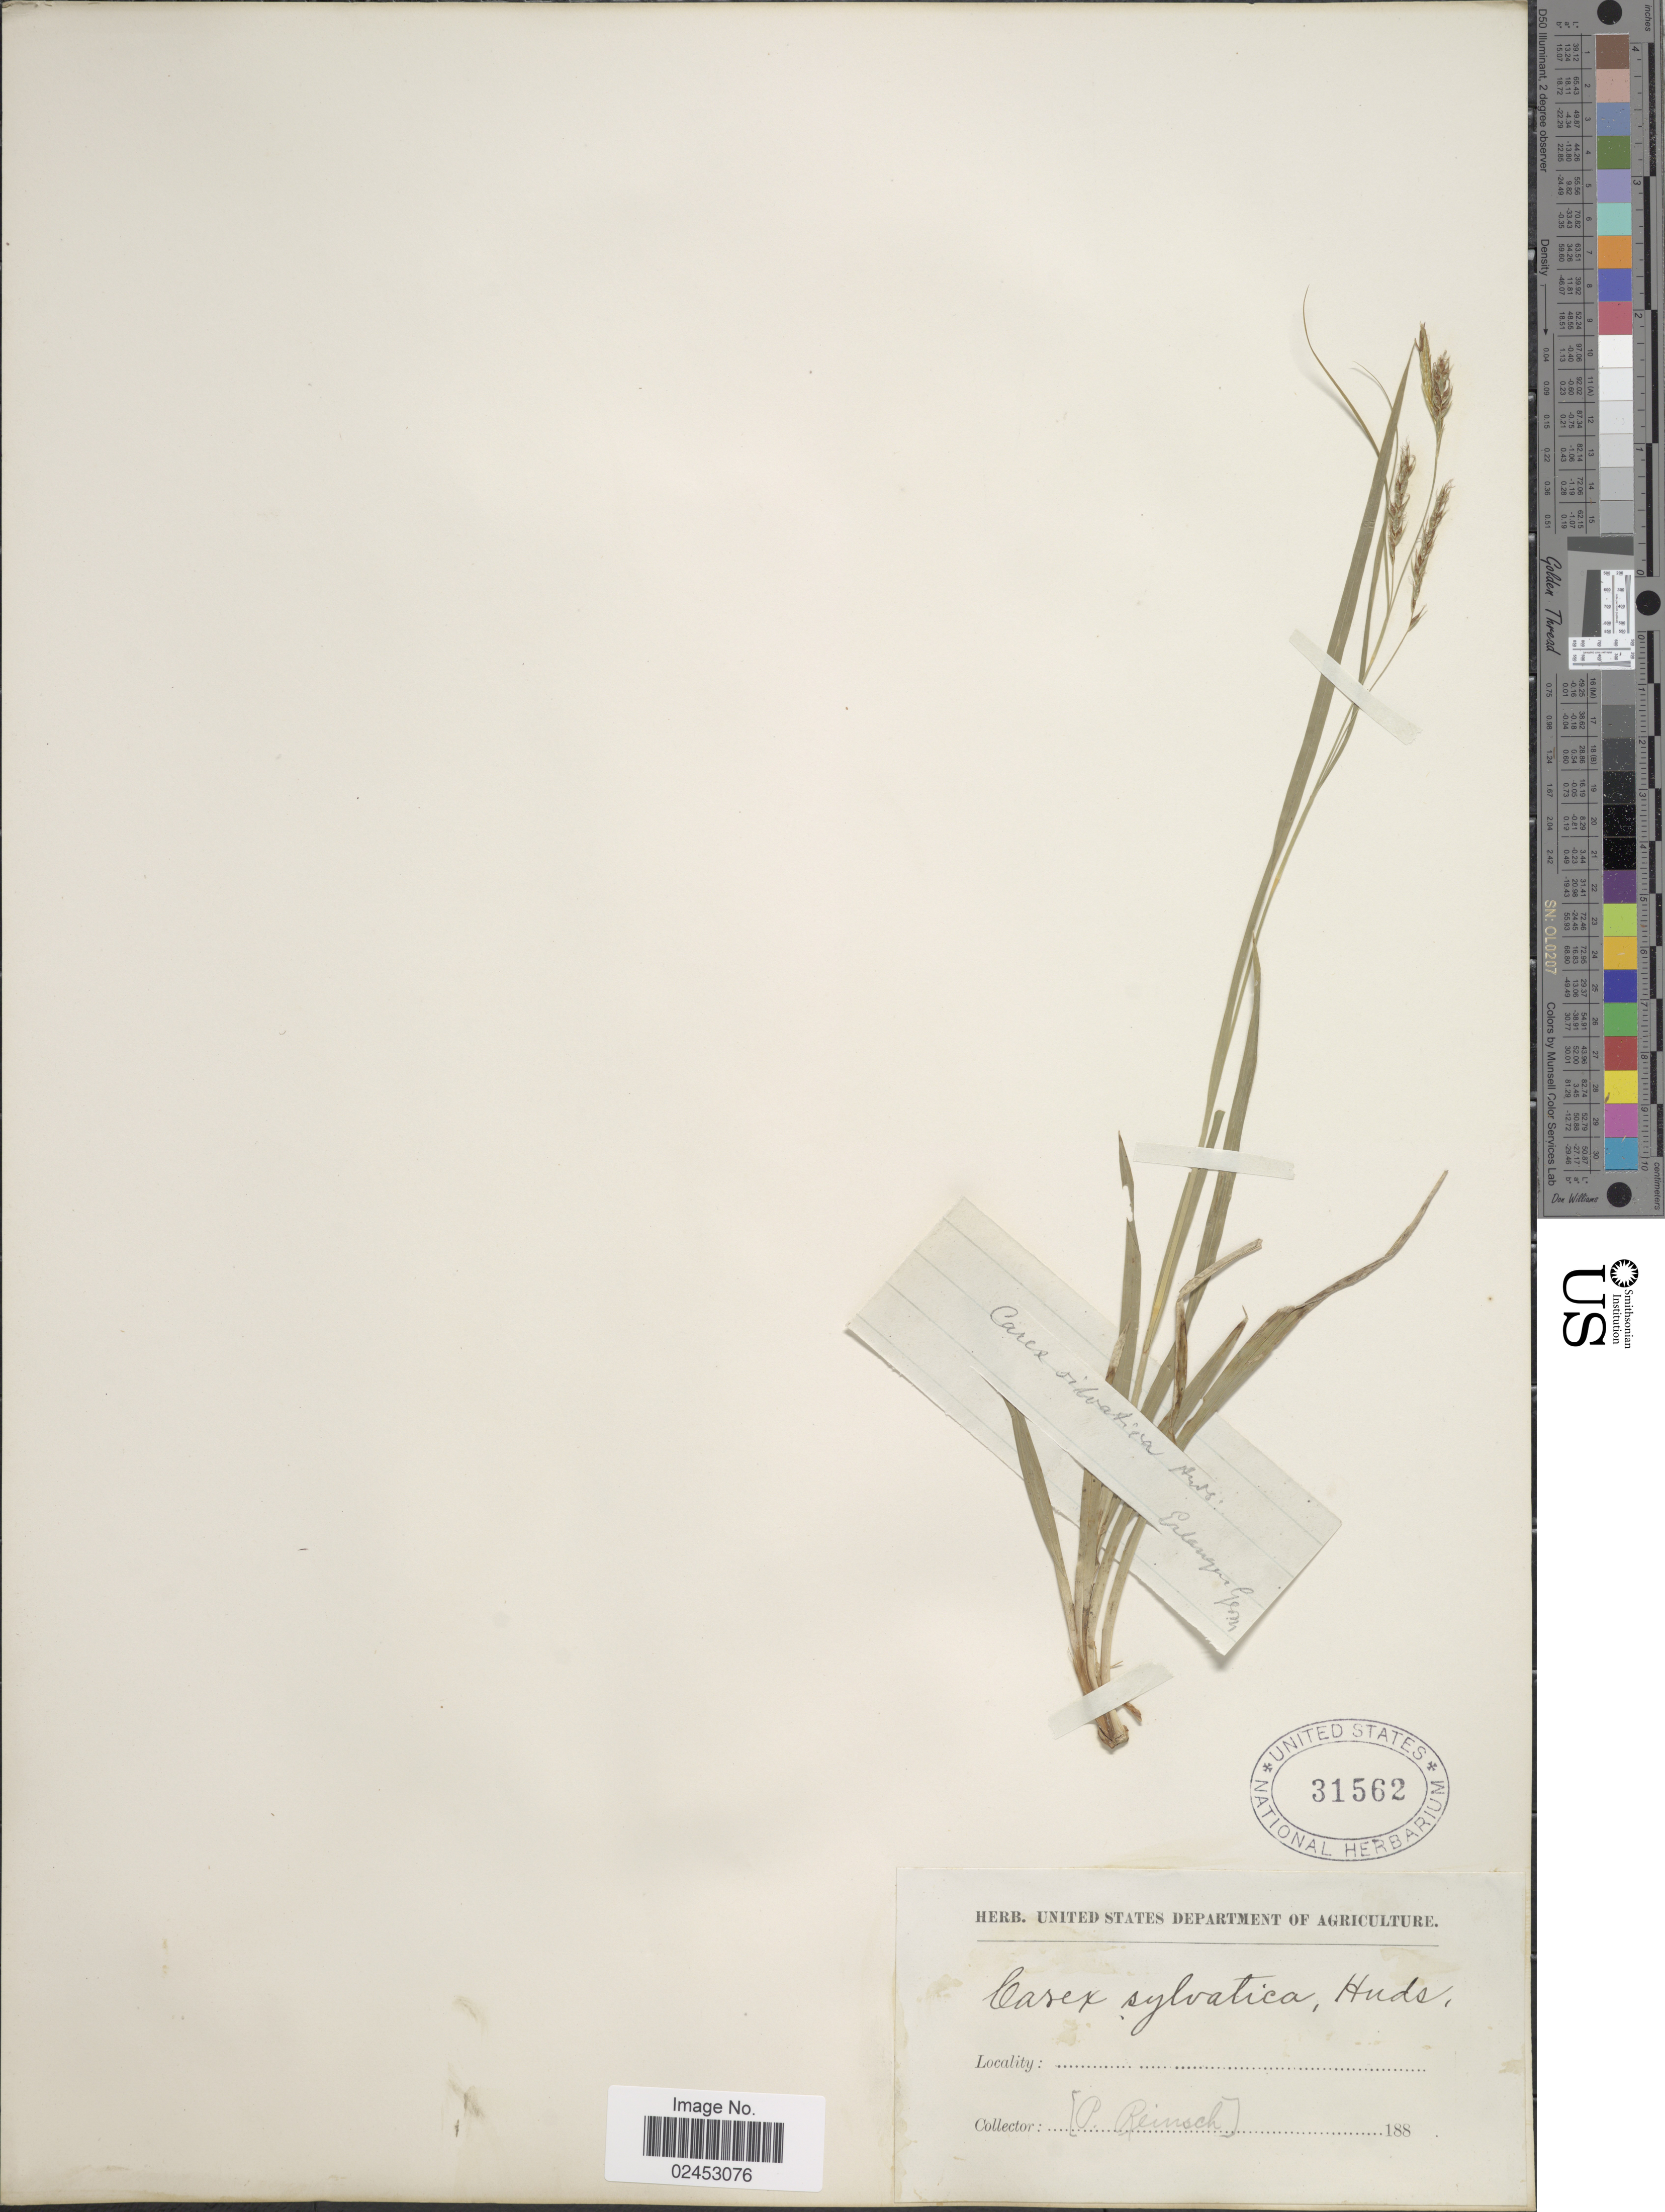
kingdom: Plantae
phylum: Tracheophyta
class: Liliopsida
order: Poales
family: Cyperaceae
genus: Carex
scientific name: Carex sylvatica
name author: Huds.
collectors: P.F. Reinsch (herbarium)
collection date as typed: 188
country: Germany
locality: Erlangen, Germ.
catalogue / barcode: US 31562